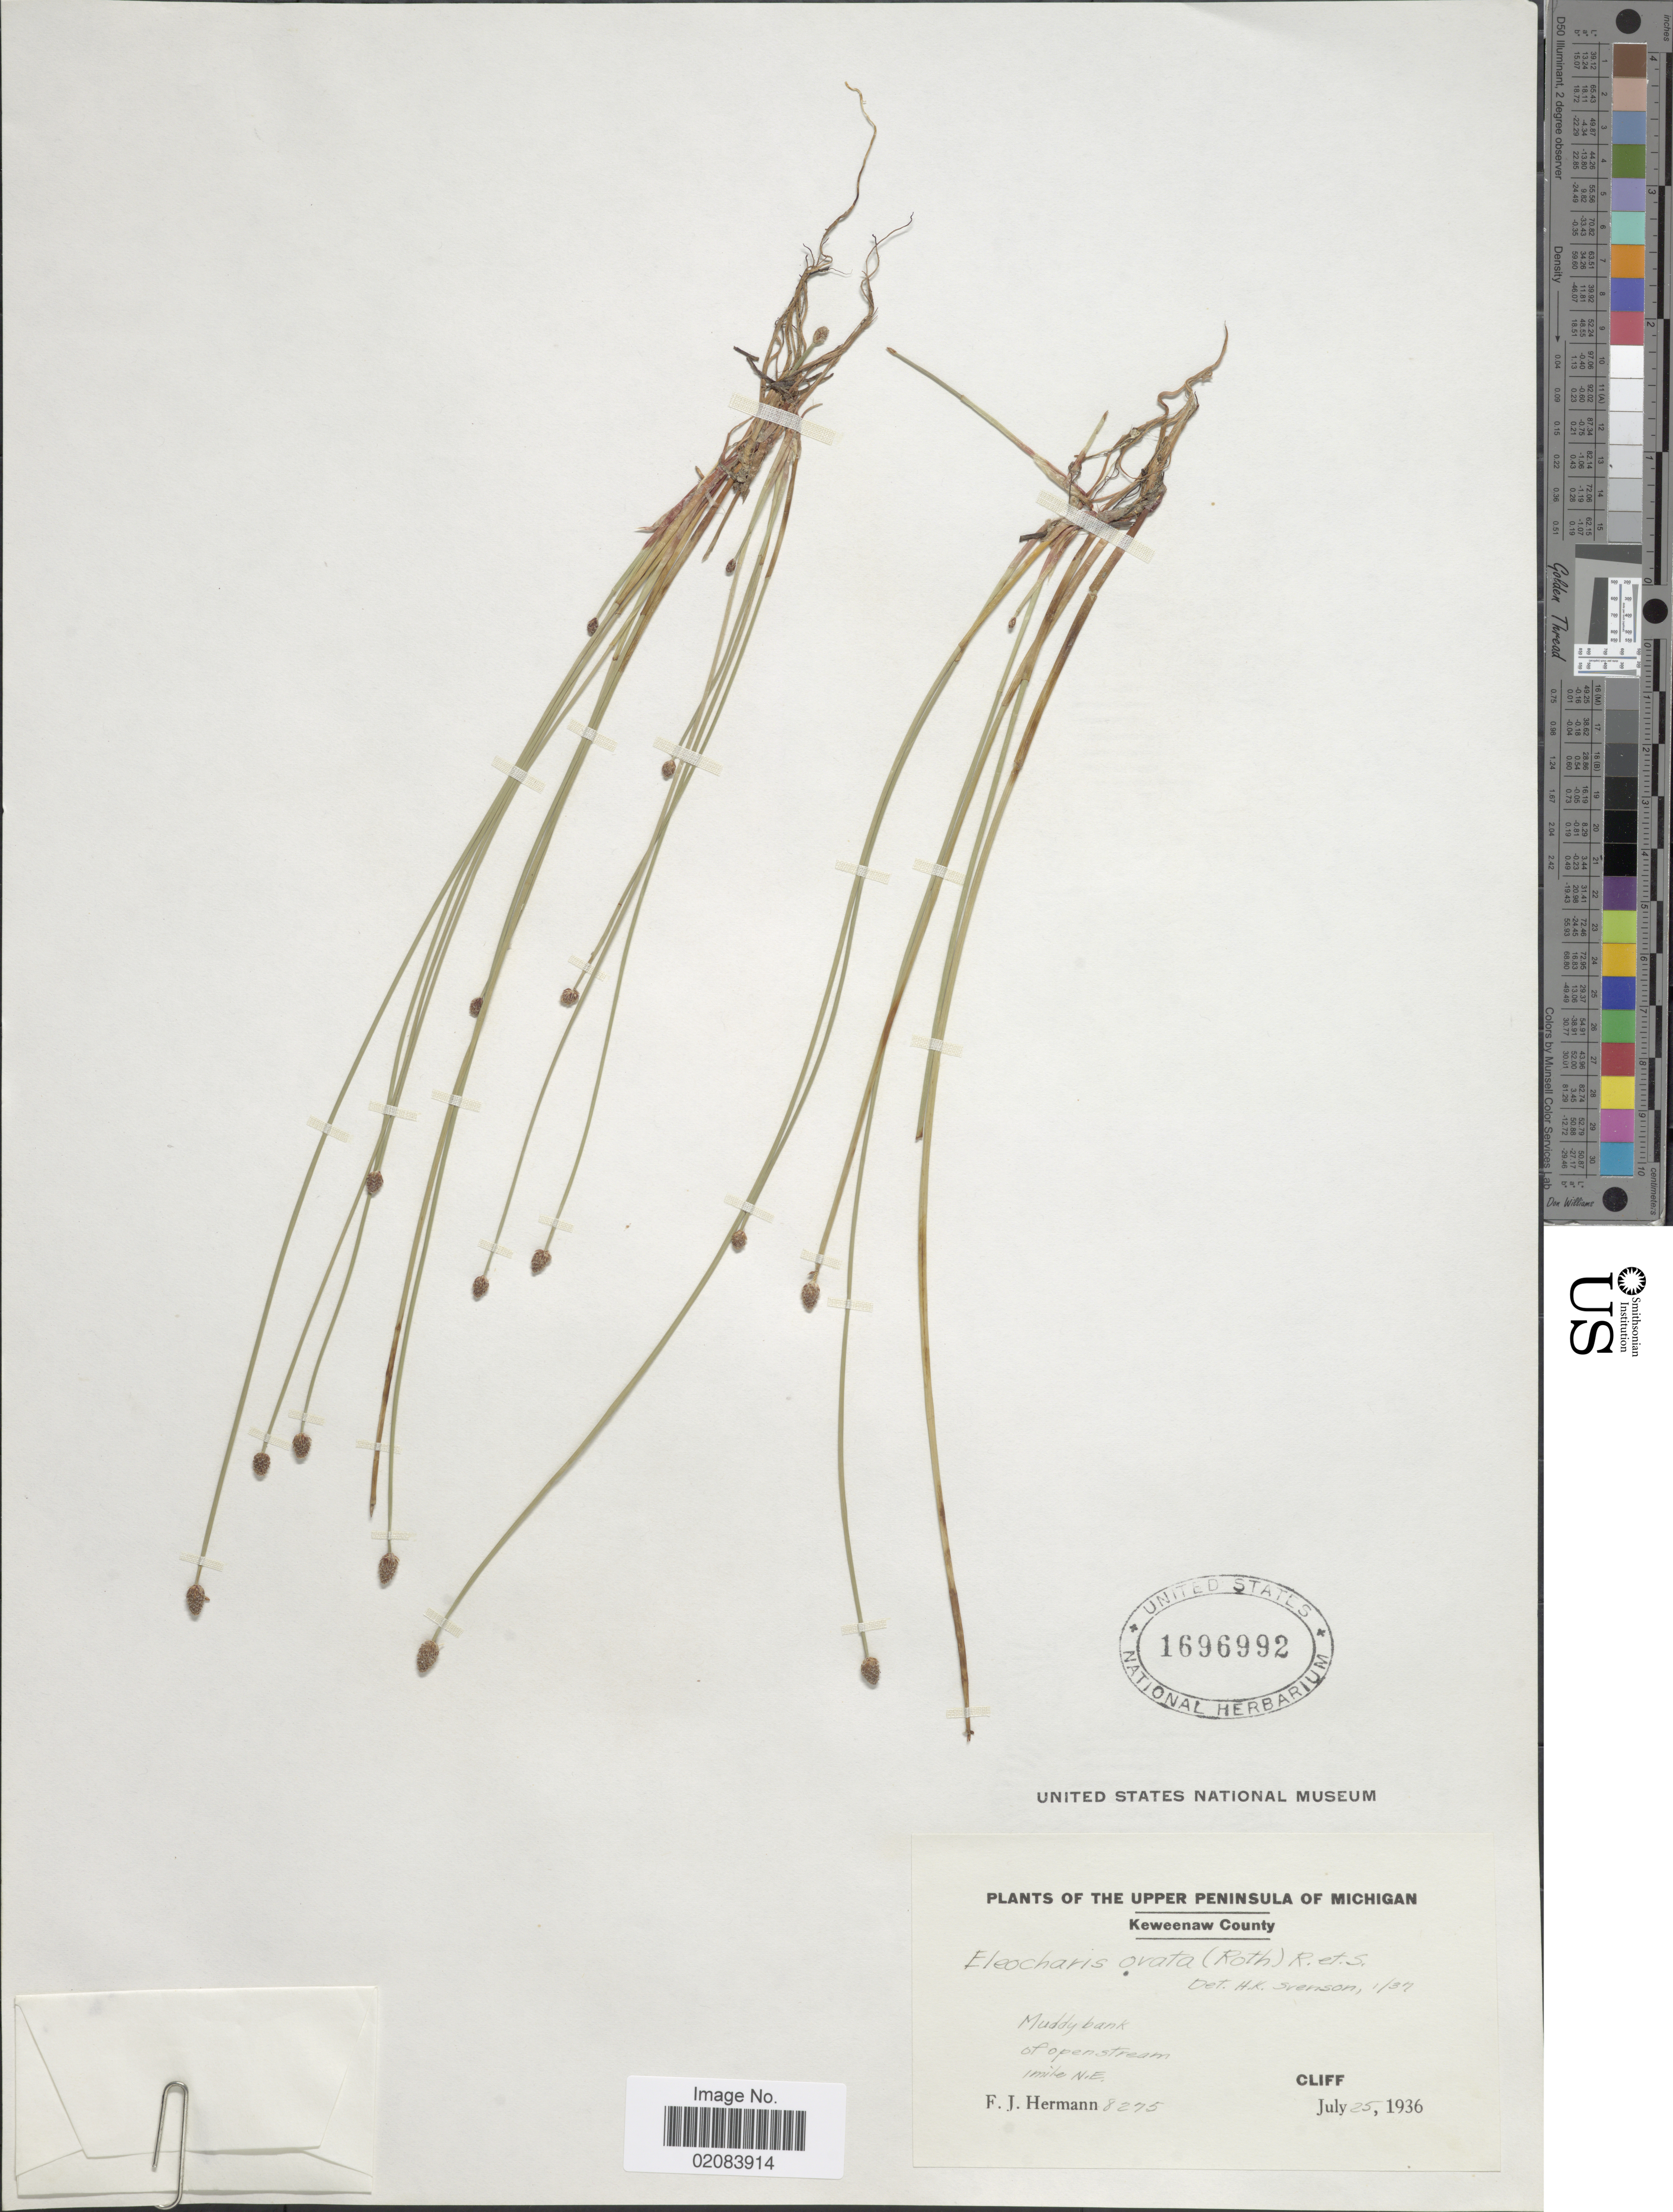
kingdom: Plantae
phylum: Tracheophyta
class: Liliopsida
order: Poales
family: Cyperaceae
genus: Eleocharis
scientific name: Eleocharis ovata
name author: (Roth) Roem. & Schult.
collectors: F. J. Hermann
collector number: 8275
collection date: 1936-07-25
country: United States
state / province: Michigan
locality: Upper Peninsula. Keweenaw County. 1 mile N.E. Cliff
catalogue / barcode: US 1696992